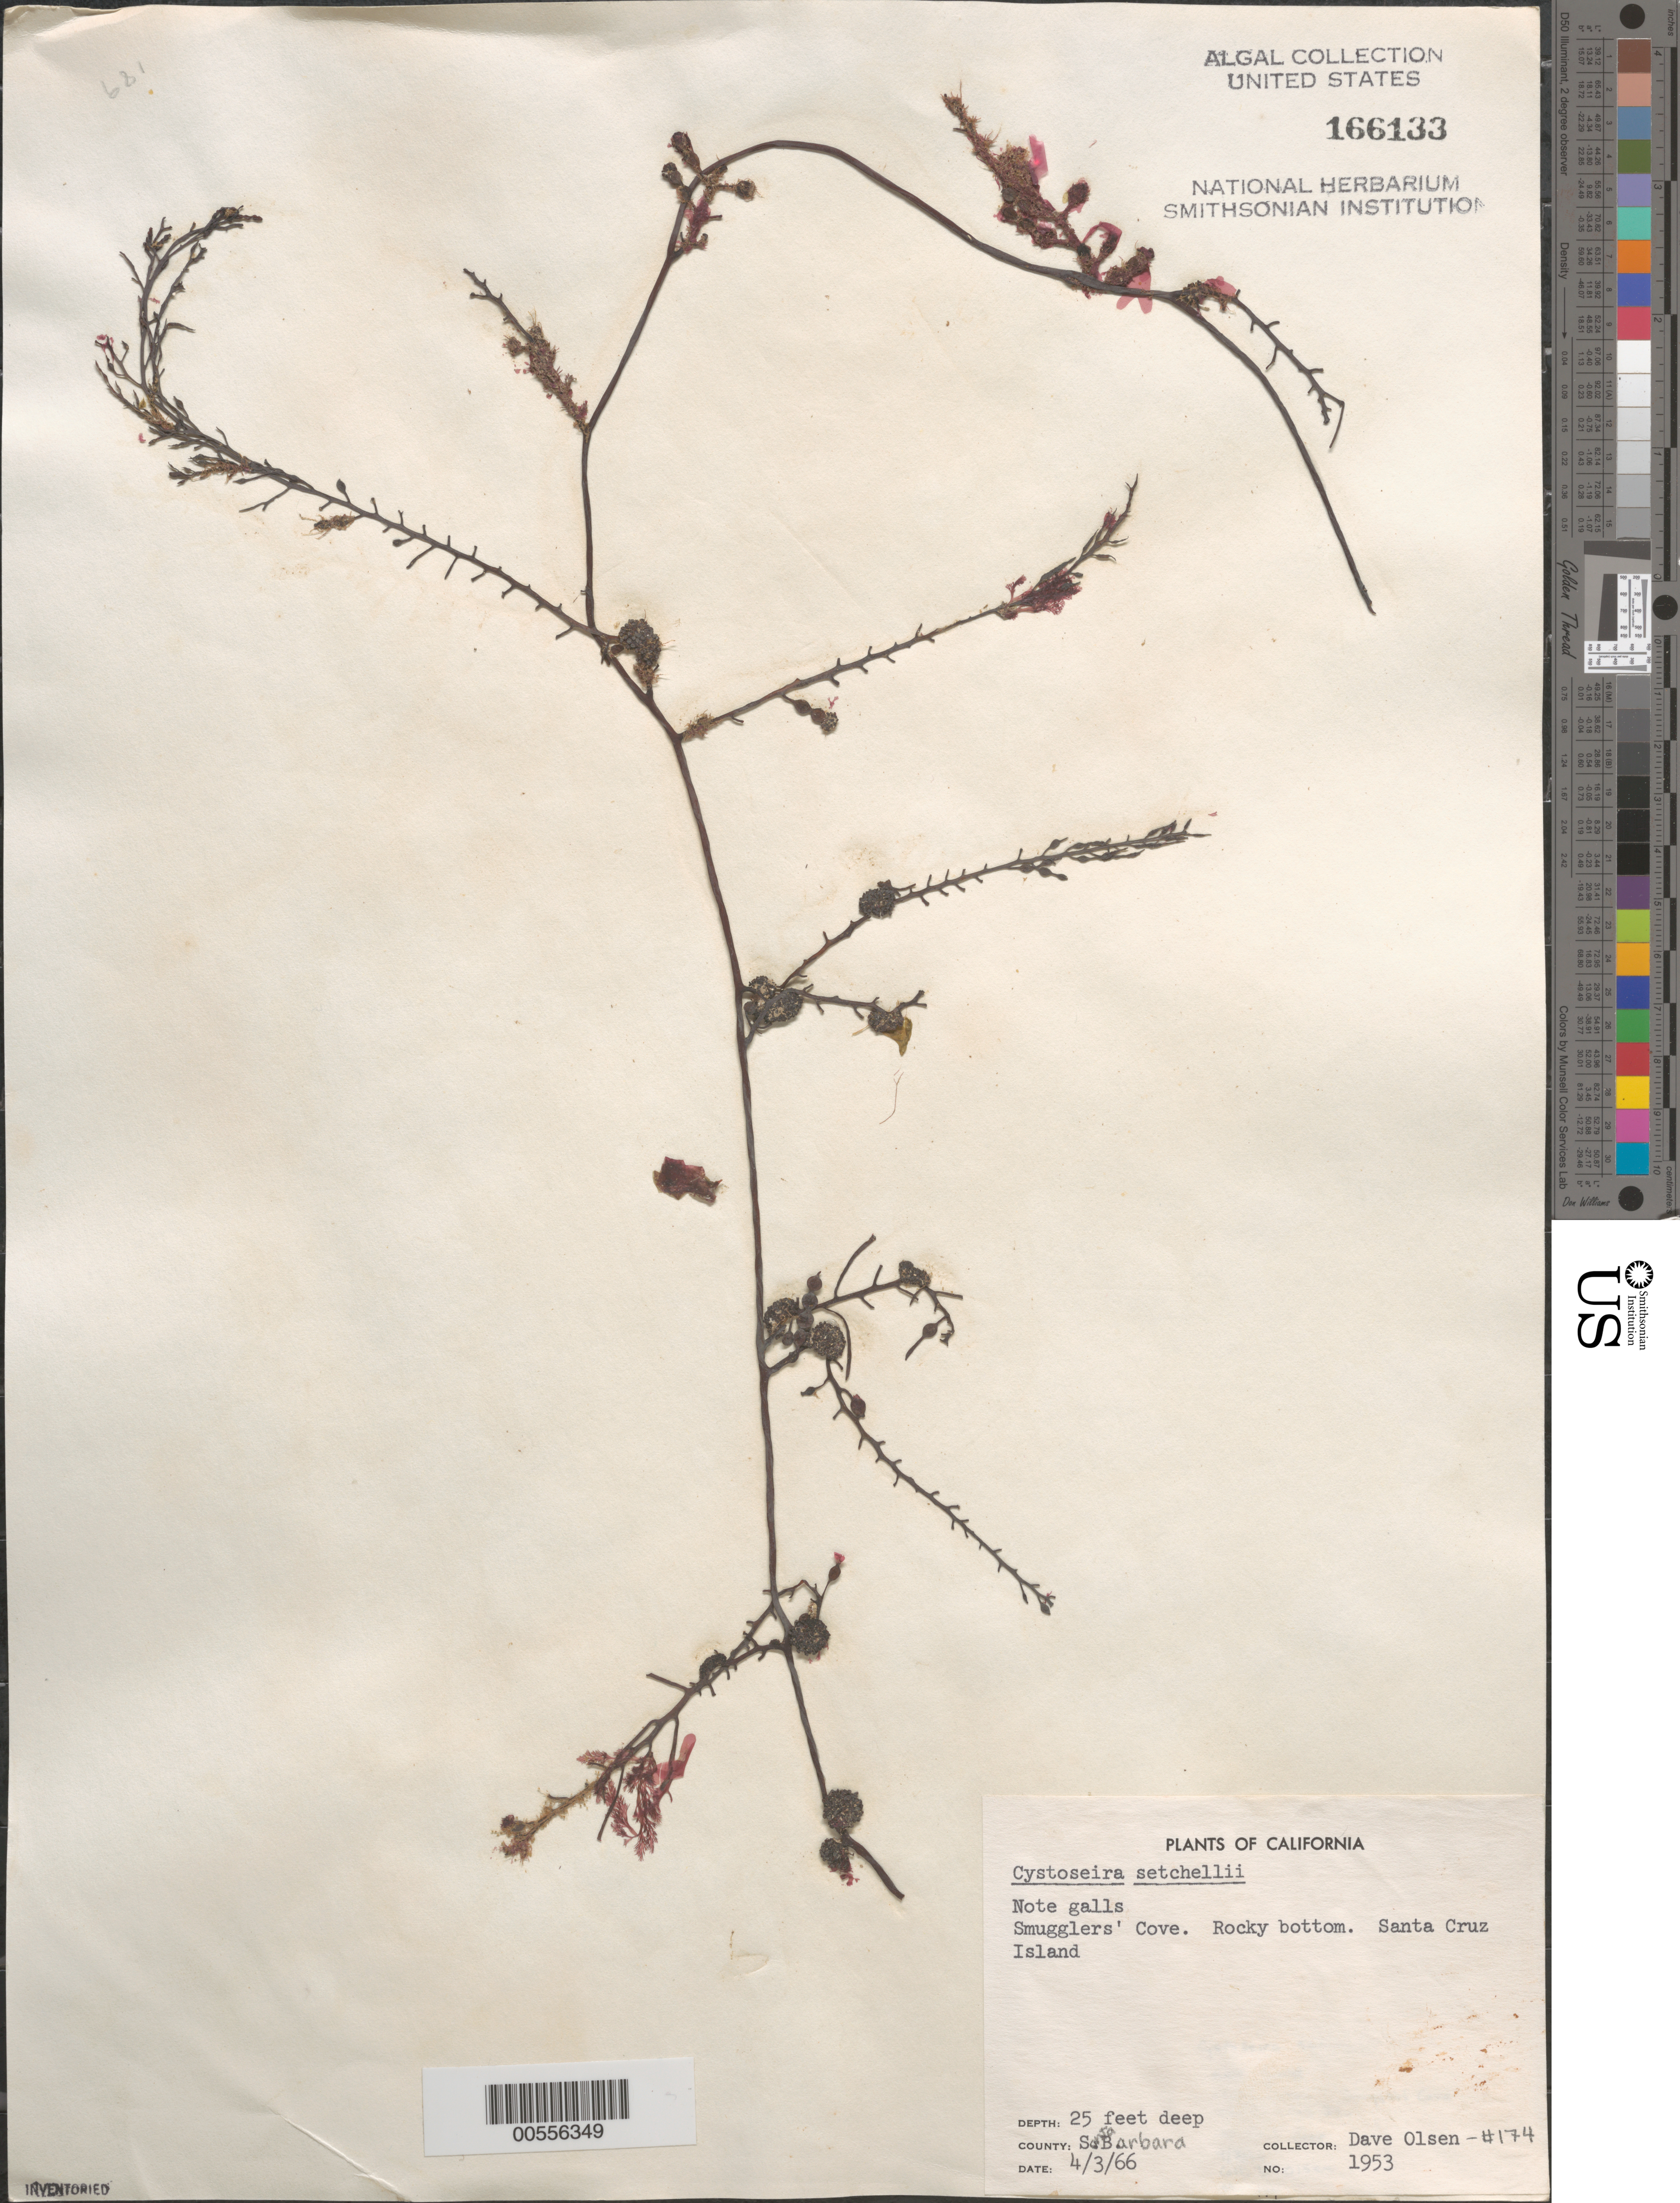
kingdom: Chromista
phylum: Ochrophyta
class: Phaeophyceae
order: Fucales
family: Sargassaceae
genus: Cystoseira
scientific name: Cystoseira setchellii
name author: N.L. Gardner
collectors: D. Olsen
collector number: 174 & NEUSHUL 1953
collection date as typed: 03 Apr 1966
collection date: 1966-04-03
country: United States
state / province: California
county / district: Santa Barbara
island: Santa Cruz Island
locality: Smuggler's Cove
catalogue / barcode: US 166133